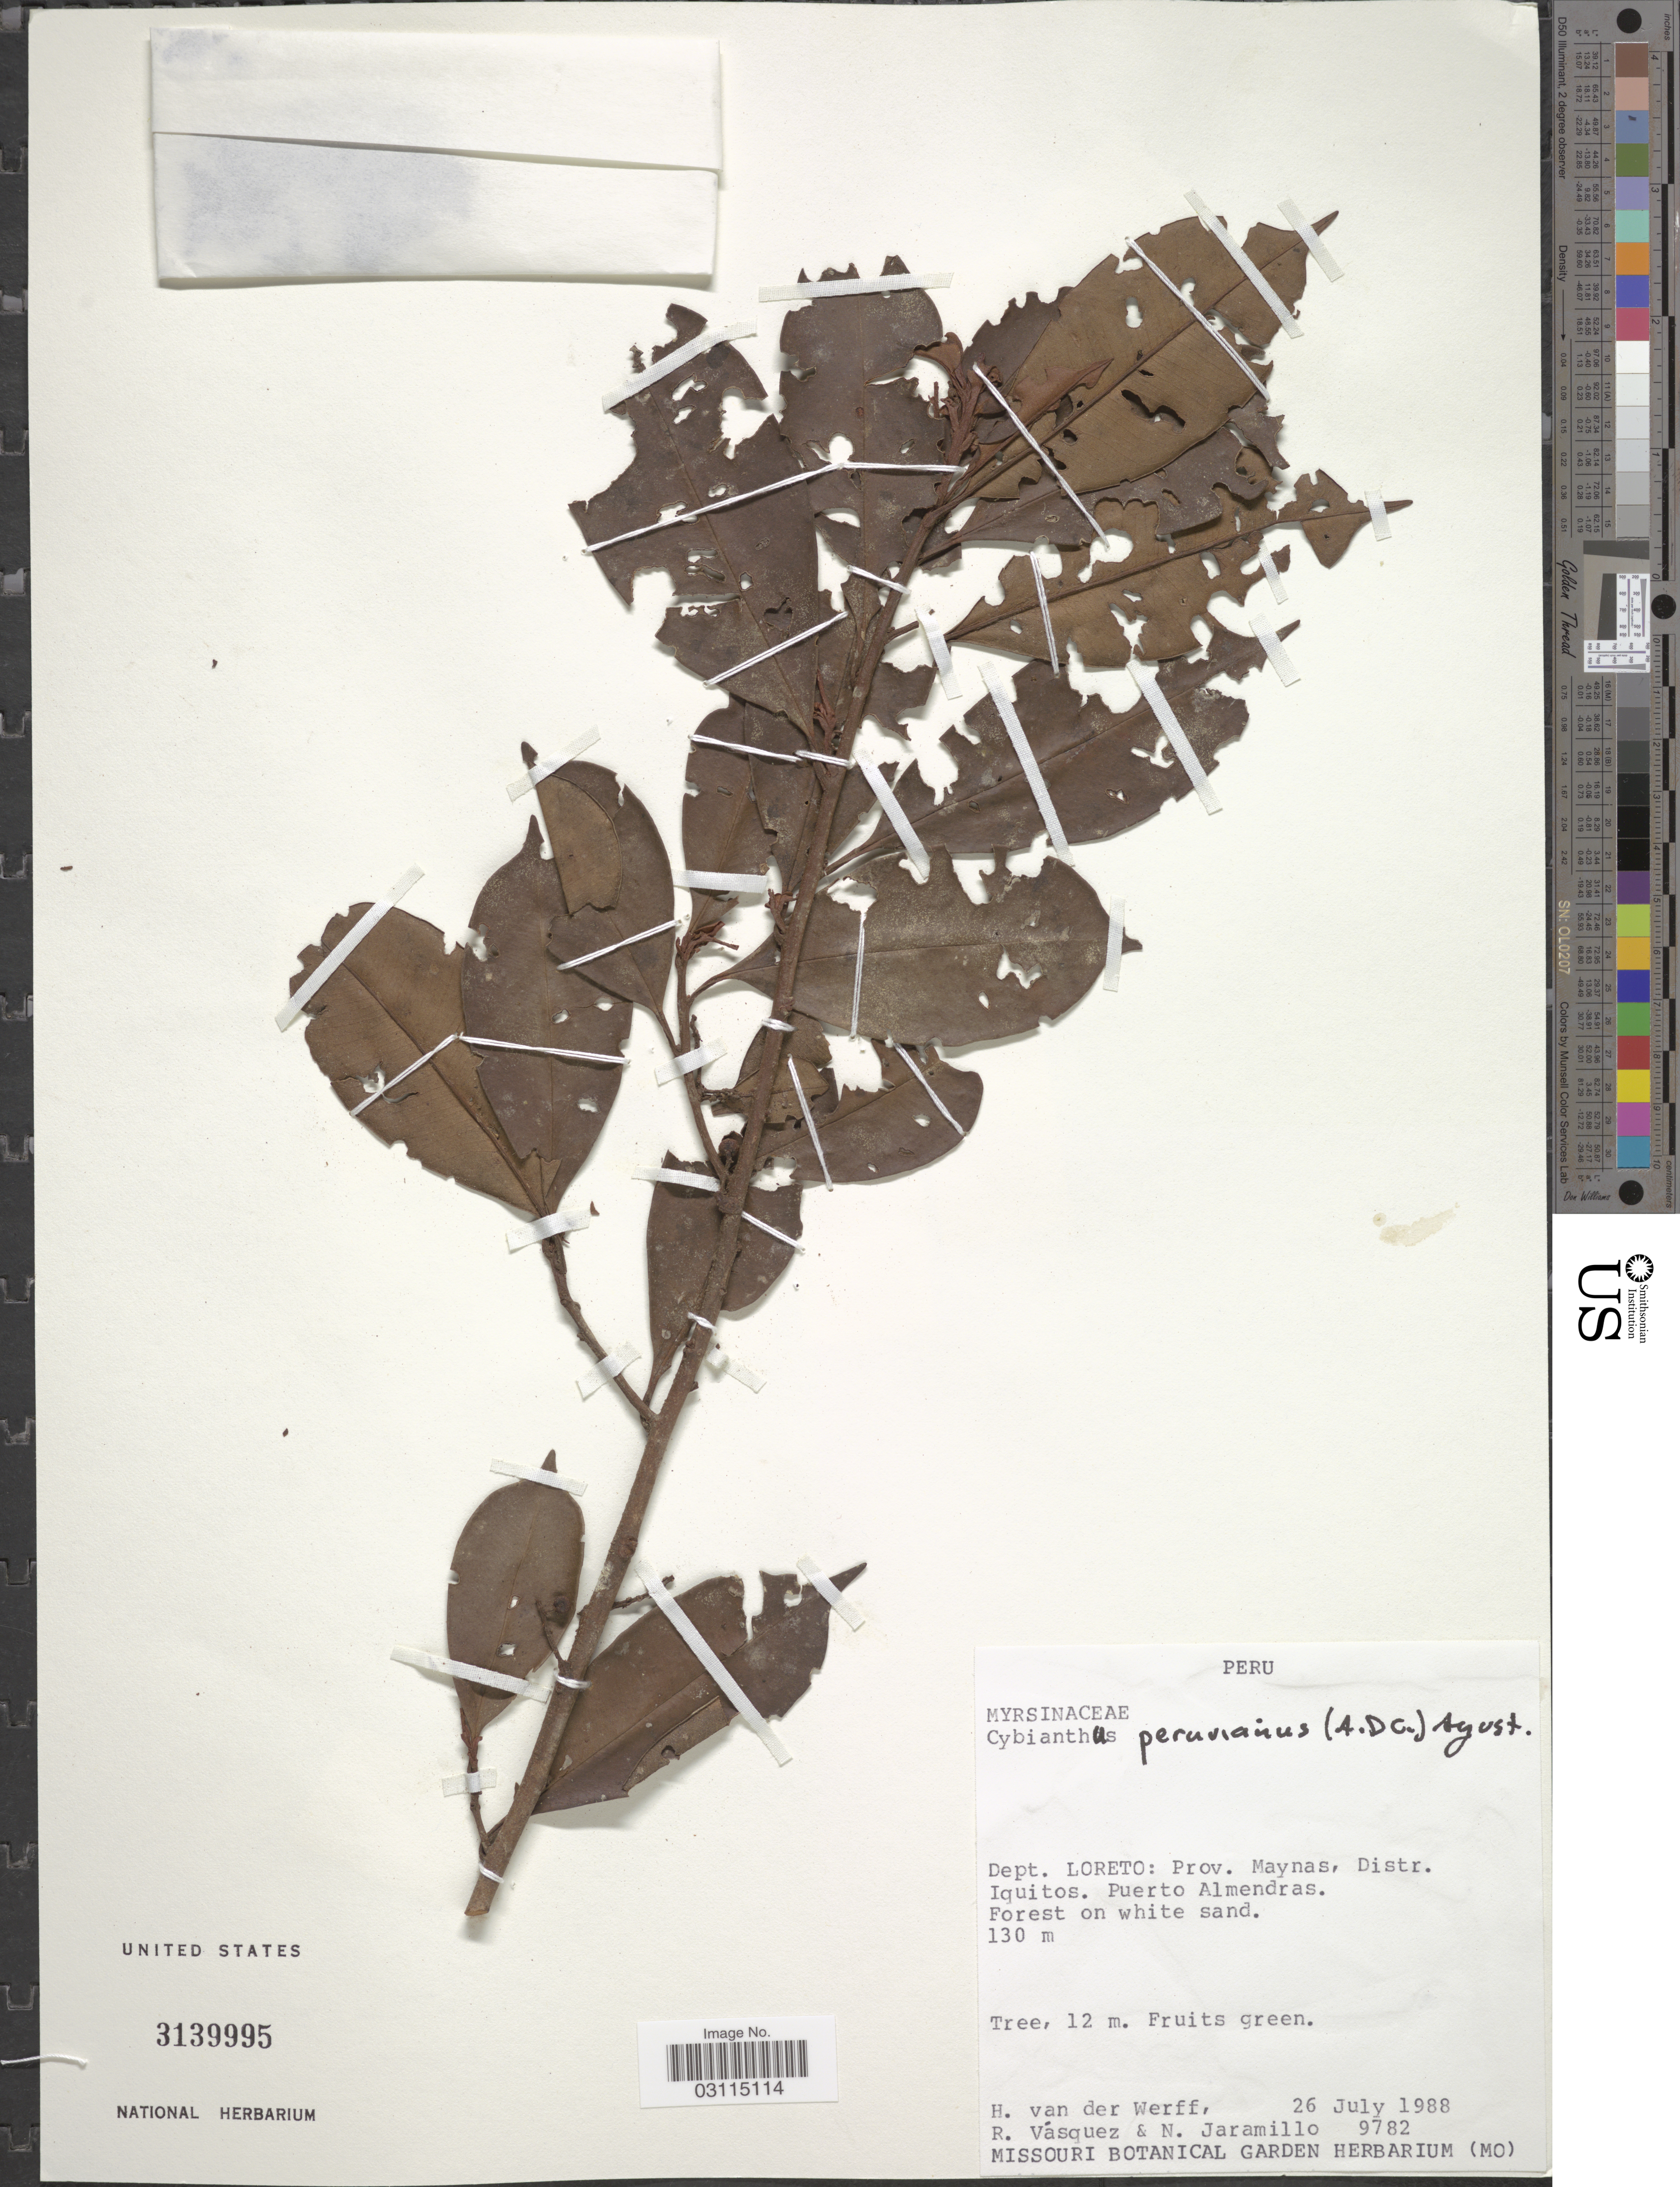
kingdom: Plantae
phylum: Tracheophyta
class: Magnoliopsida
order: Ericales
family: Primulaceae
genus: Cybianthus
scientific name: Cybianthus peruvianus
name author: (A. DC.) Miq.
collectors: H. van der Werff, R. Vásquez & N. Jaramillo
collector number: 9782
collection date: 1988-07-26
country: Peru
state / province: Loreto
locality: Dept. Loreto: Prov. Maynas, Distr. Iquitos, Puerto Almendras.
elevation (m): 130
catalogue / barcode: US 3139995